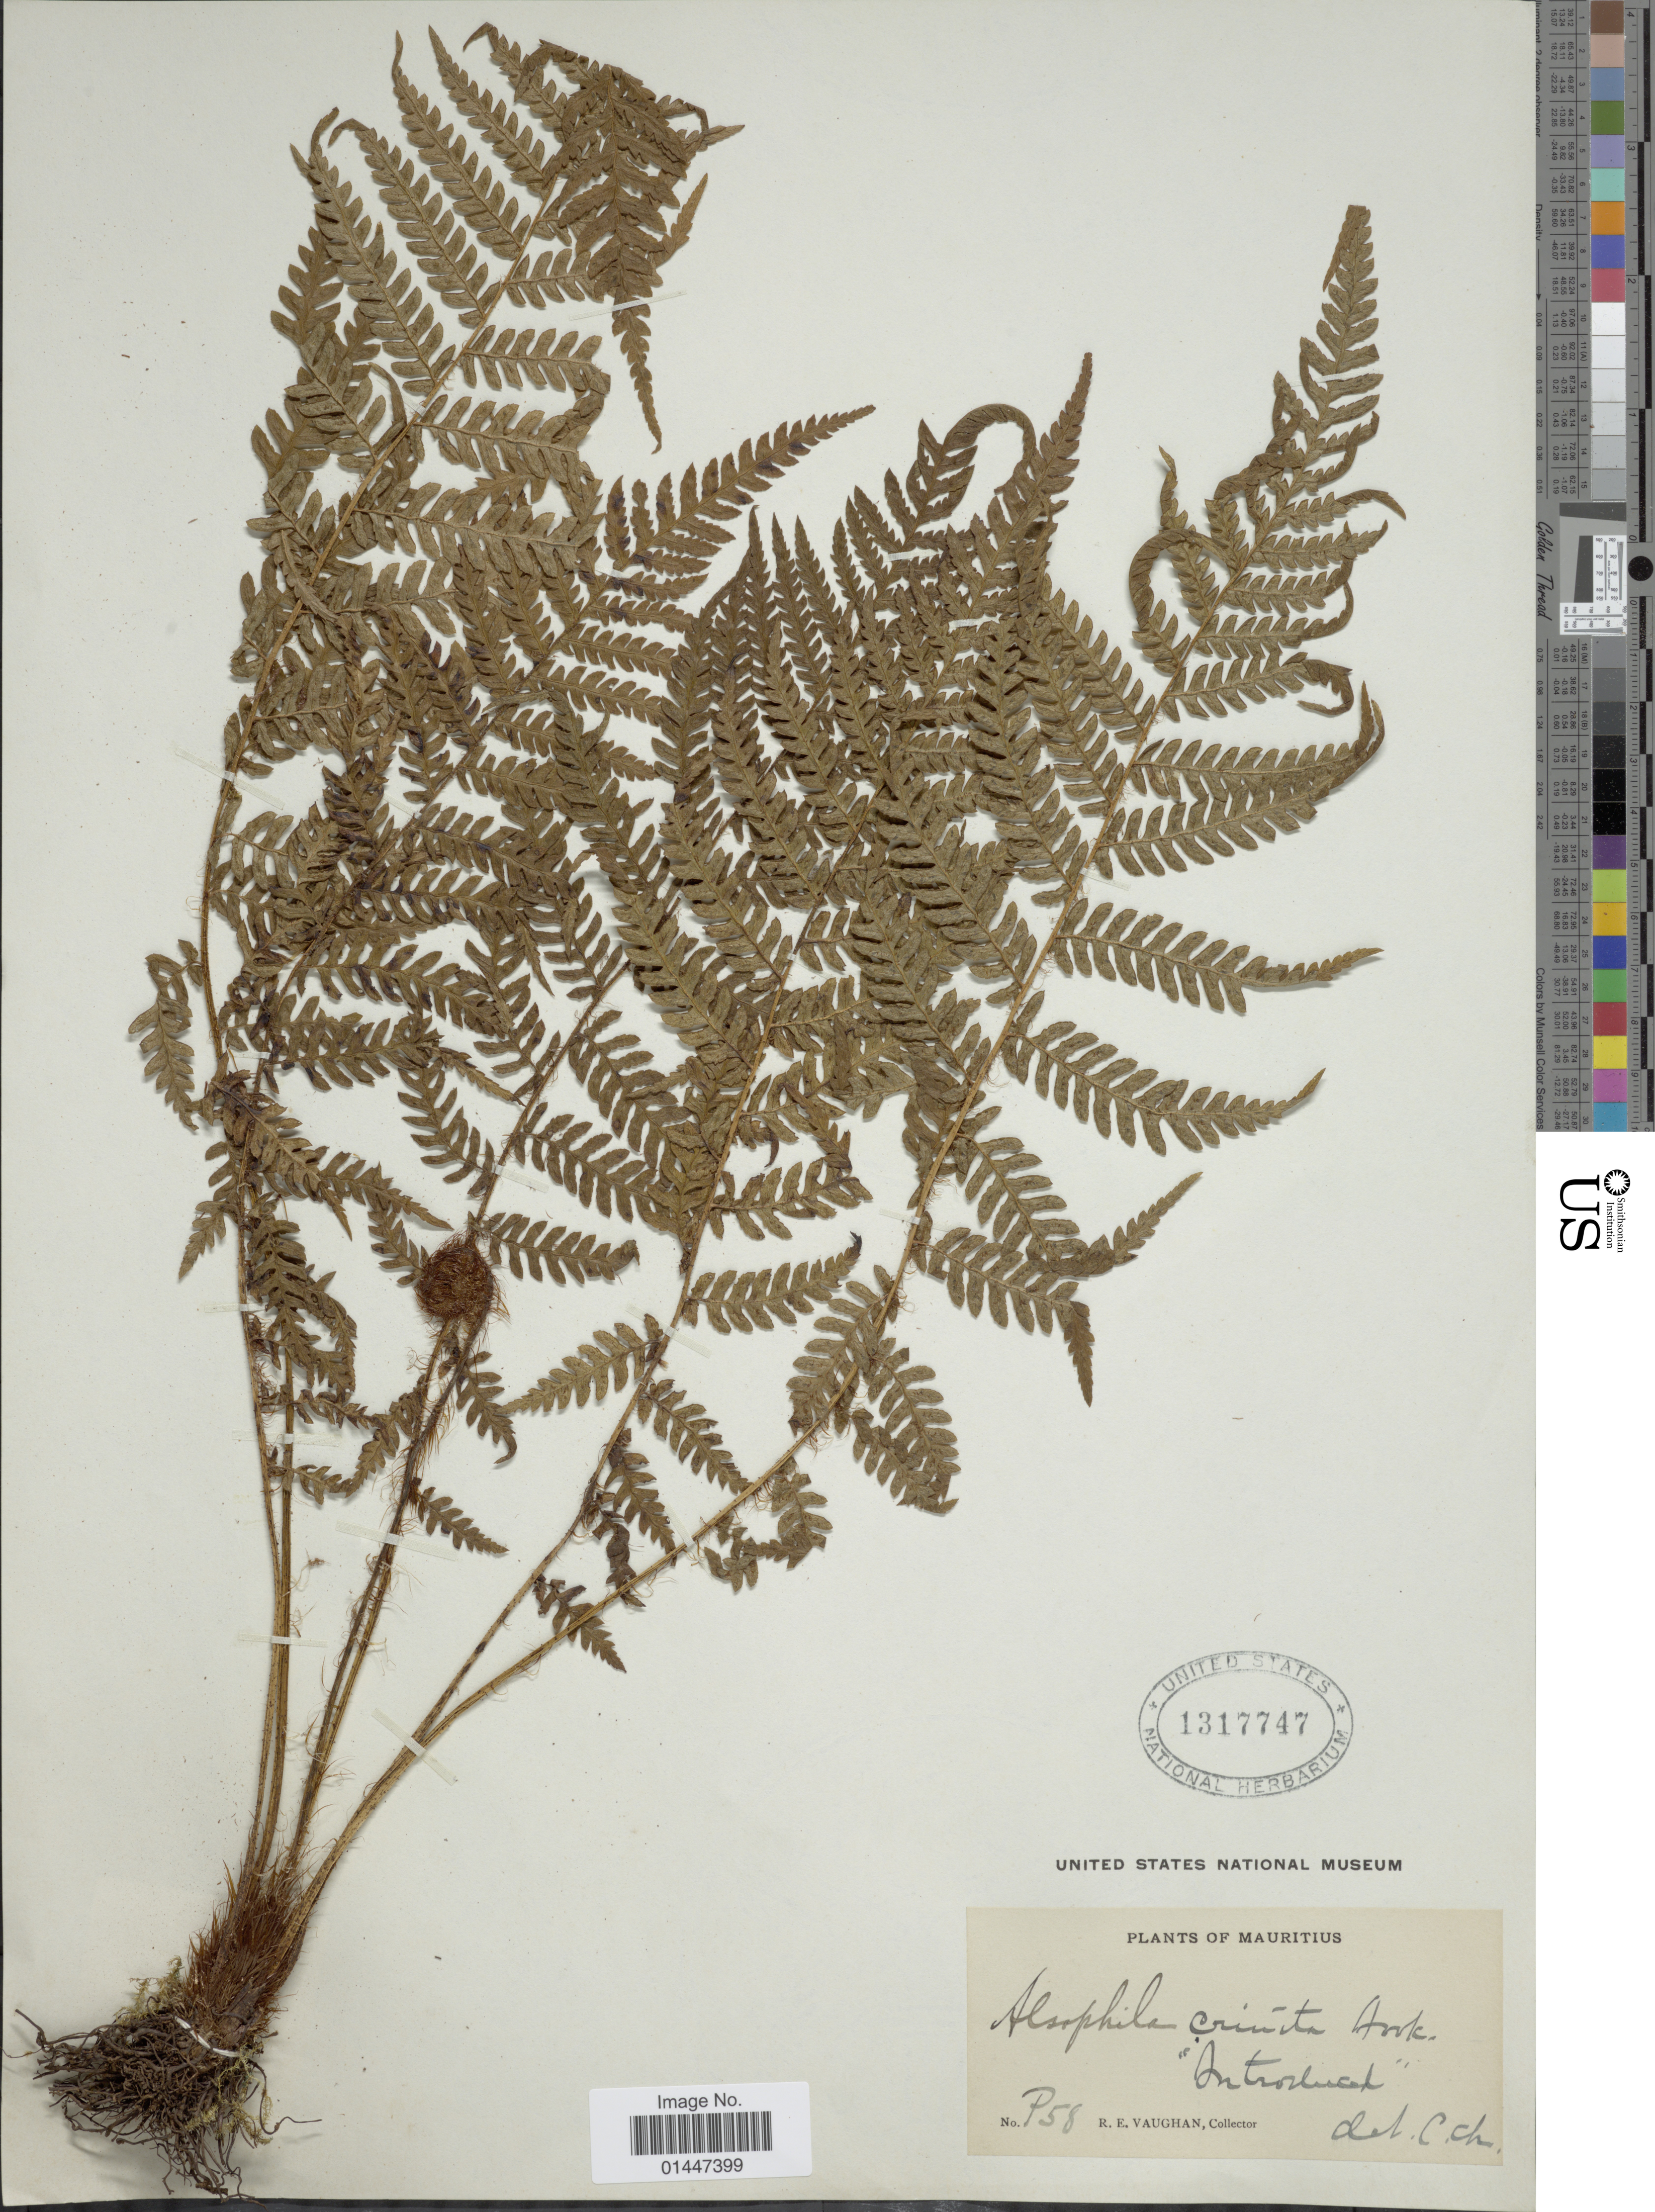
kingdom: Plantae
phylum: Tracheophyta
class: Polypodiopsida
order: Cyatheales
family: Cyatheaceae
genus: Sphaeropteris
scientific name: Sphaeropteris crinita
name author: (Hook.) R.M. Tryon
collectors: R. Vaughan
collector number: P58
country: Mauritius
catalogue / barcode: US 1317747